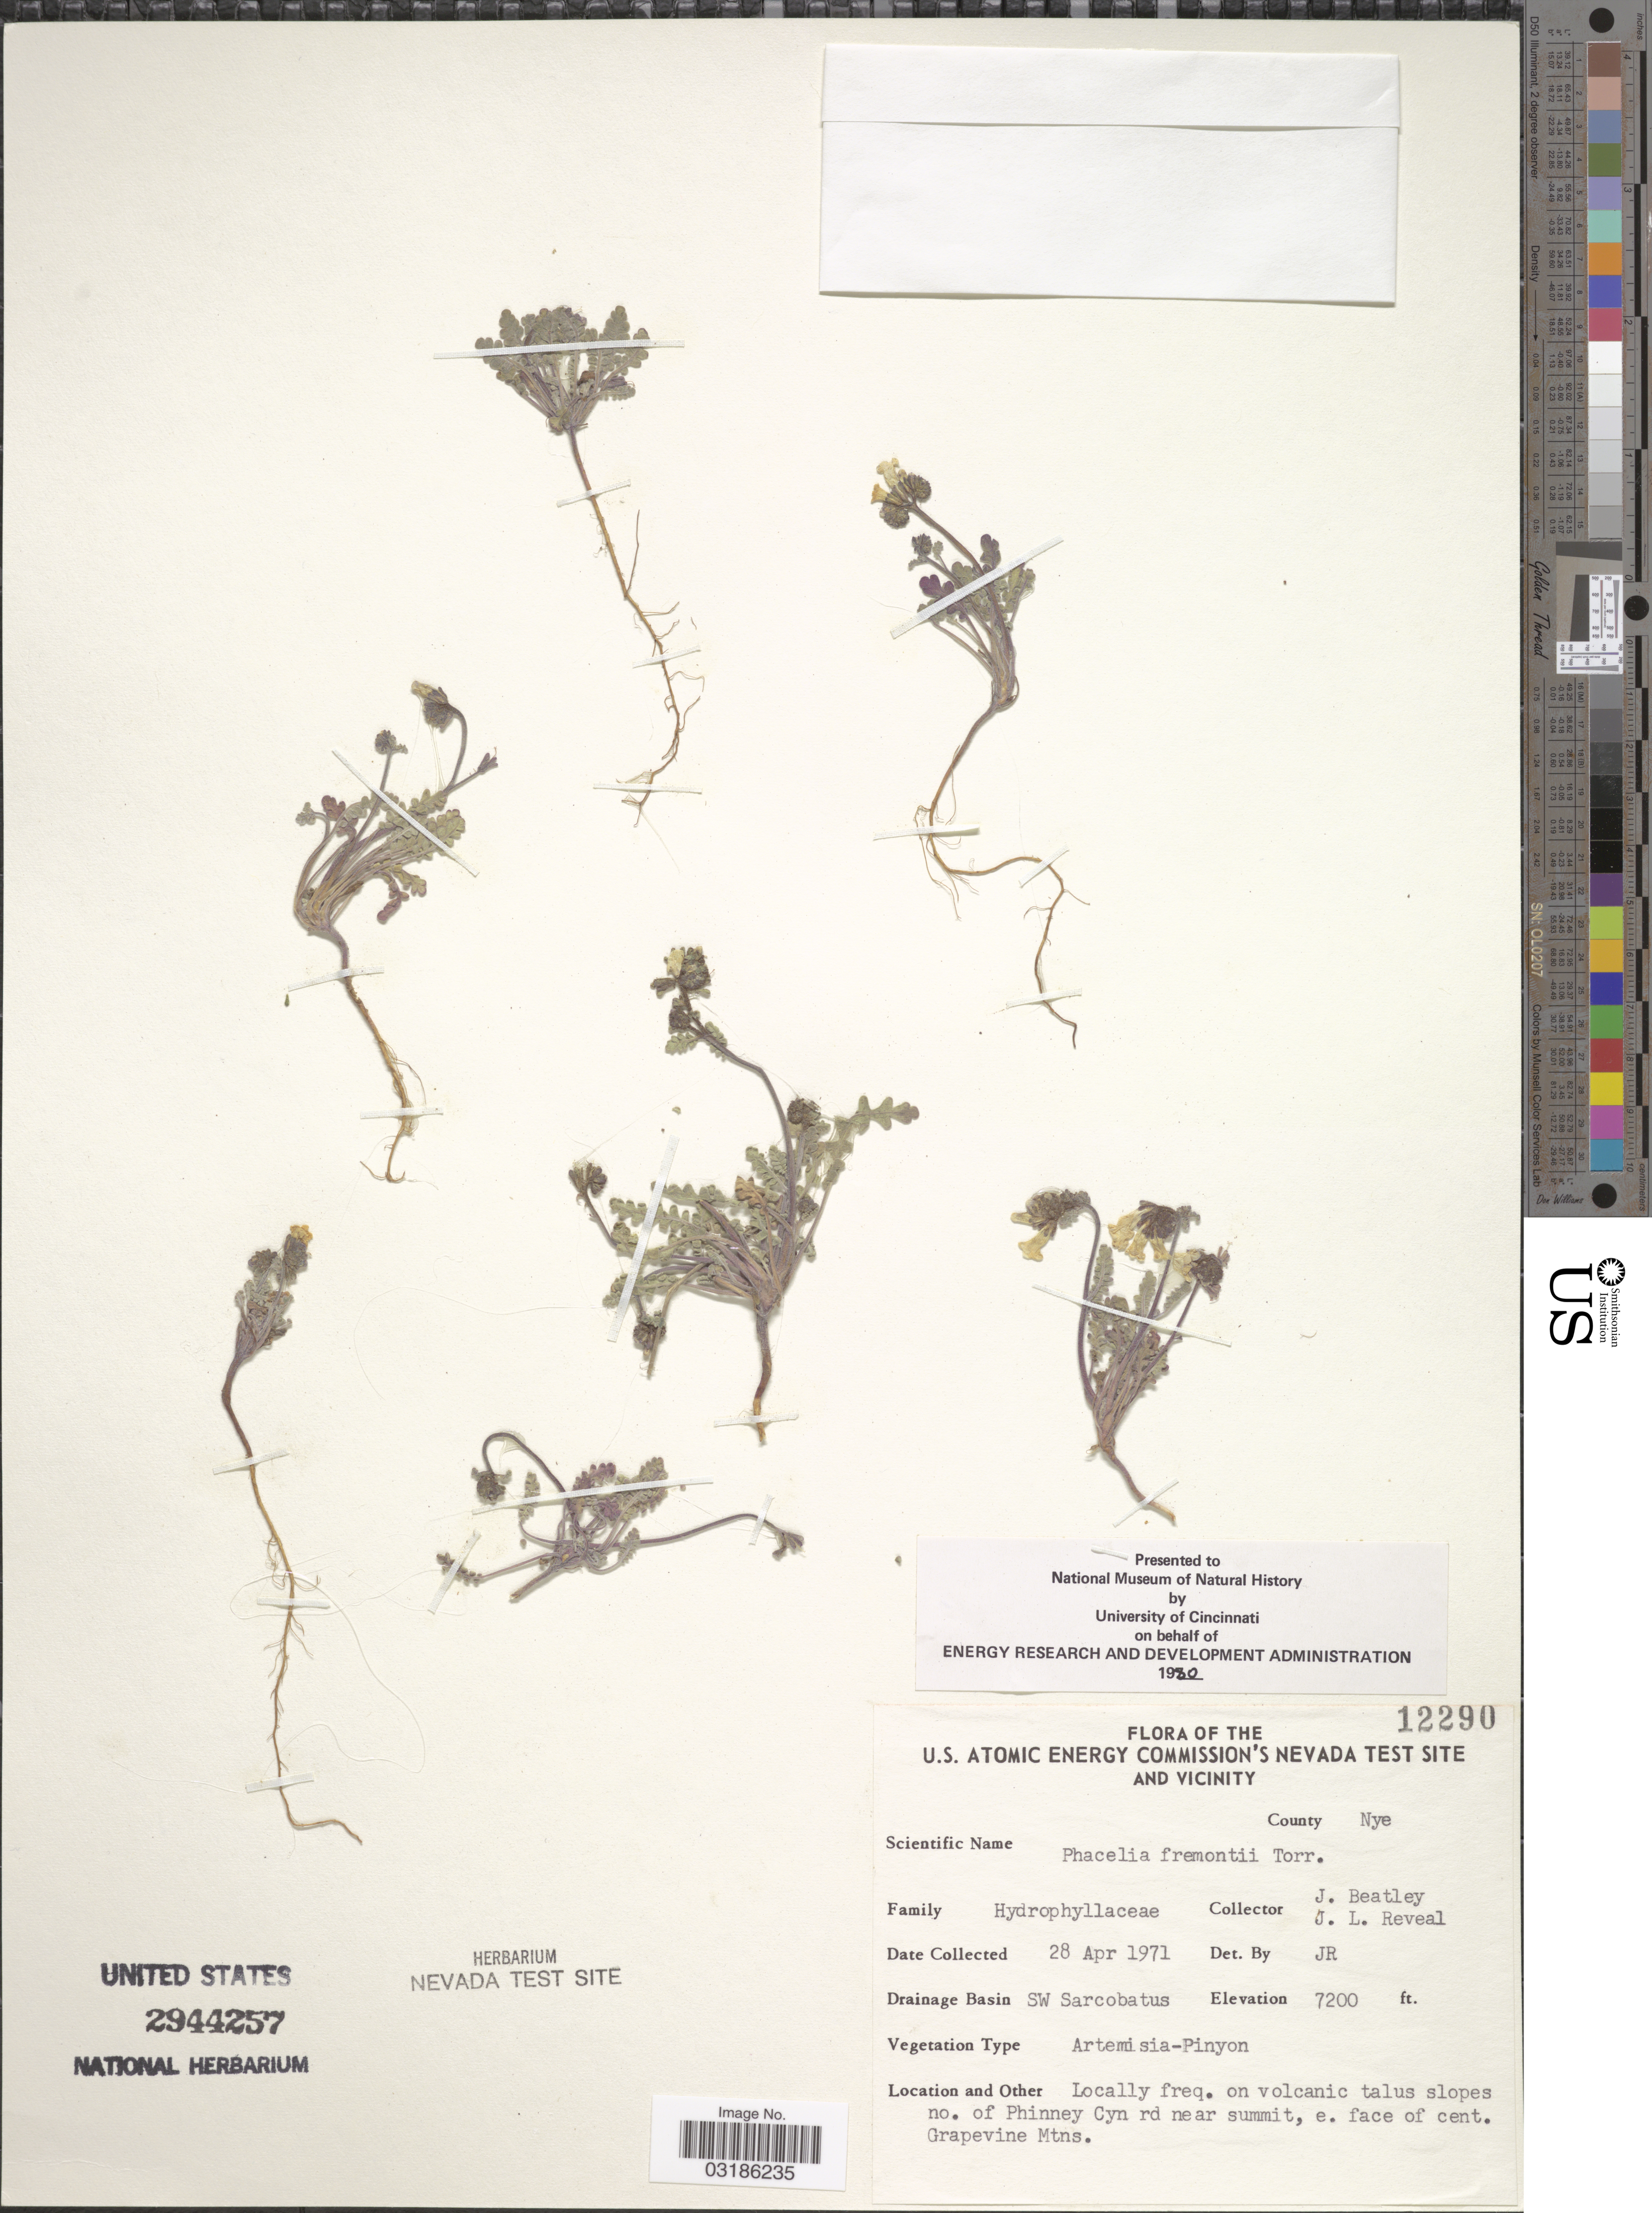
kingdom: Plantae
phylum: Tracheophyta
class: Magnoliopsida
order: Boraginales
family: Hydrophyllaceae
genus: Phacelia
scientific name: Phacelia fremontii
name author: Torr.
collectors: J. C. Beatley & J. L. Reveal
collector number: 12290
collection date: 1971-04-28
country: United States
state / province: Nevada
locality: U.S. Atomic Energy Commission's Nevada Test Site and vicinity. County Nye. Drainage Basin SW Sarcobatus. On volcanic slopes no. of Phinney Cyn rd near summit, e. face of cent. Grapevine Mtns.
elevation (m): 2195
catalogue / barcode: US 2944257